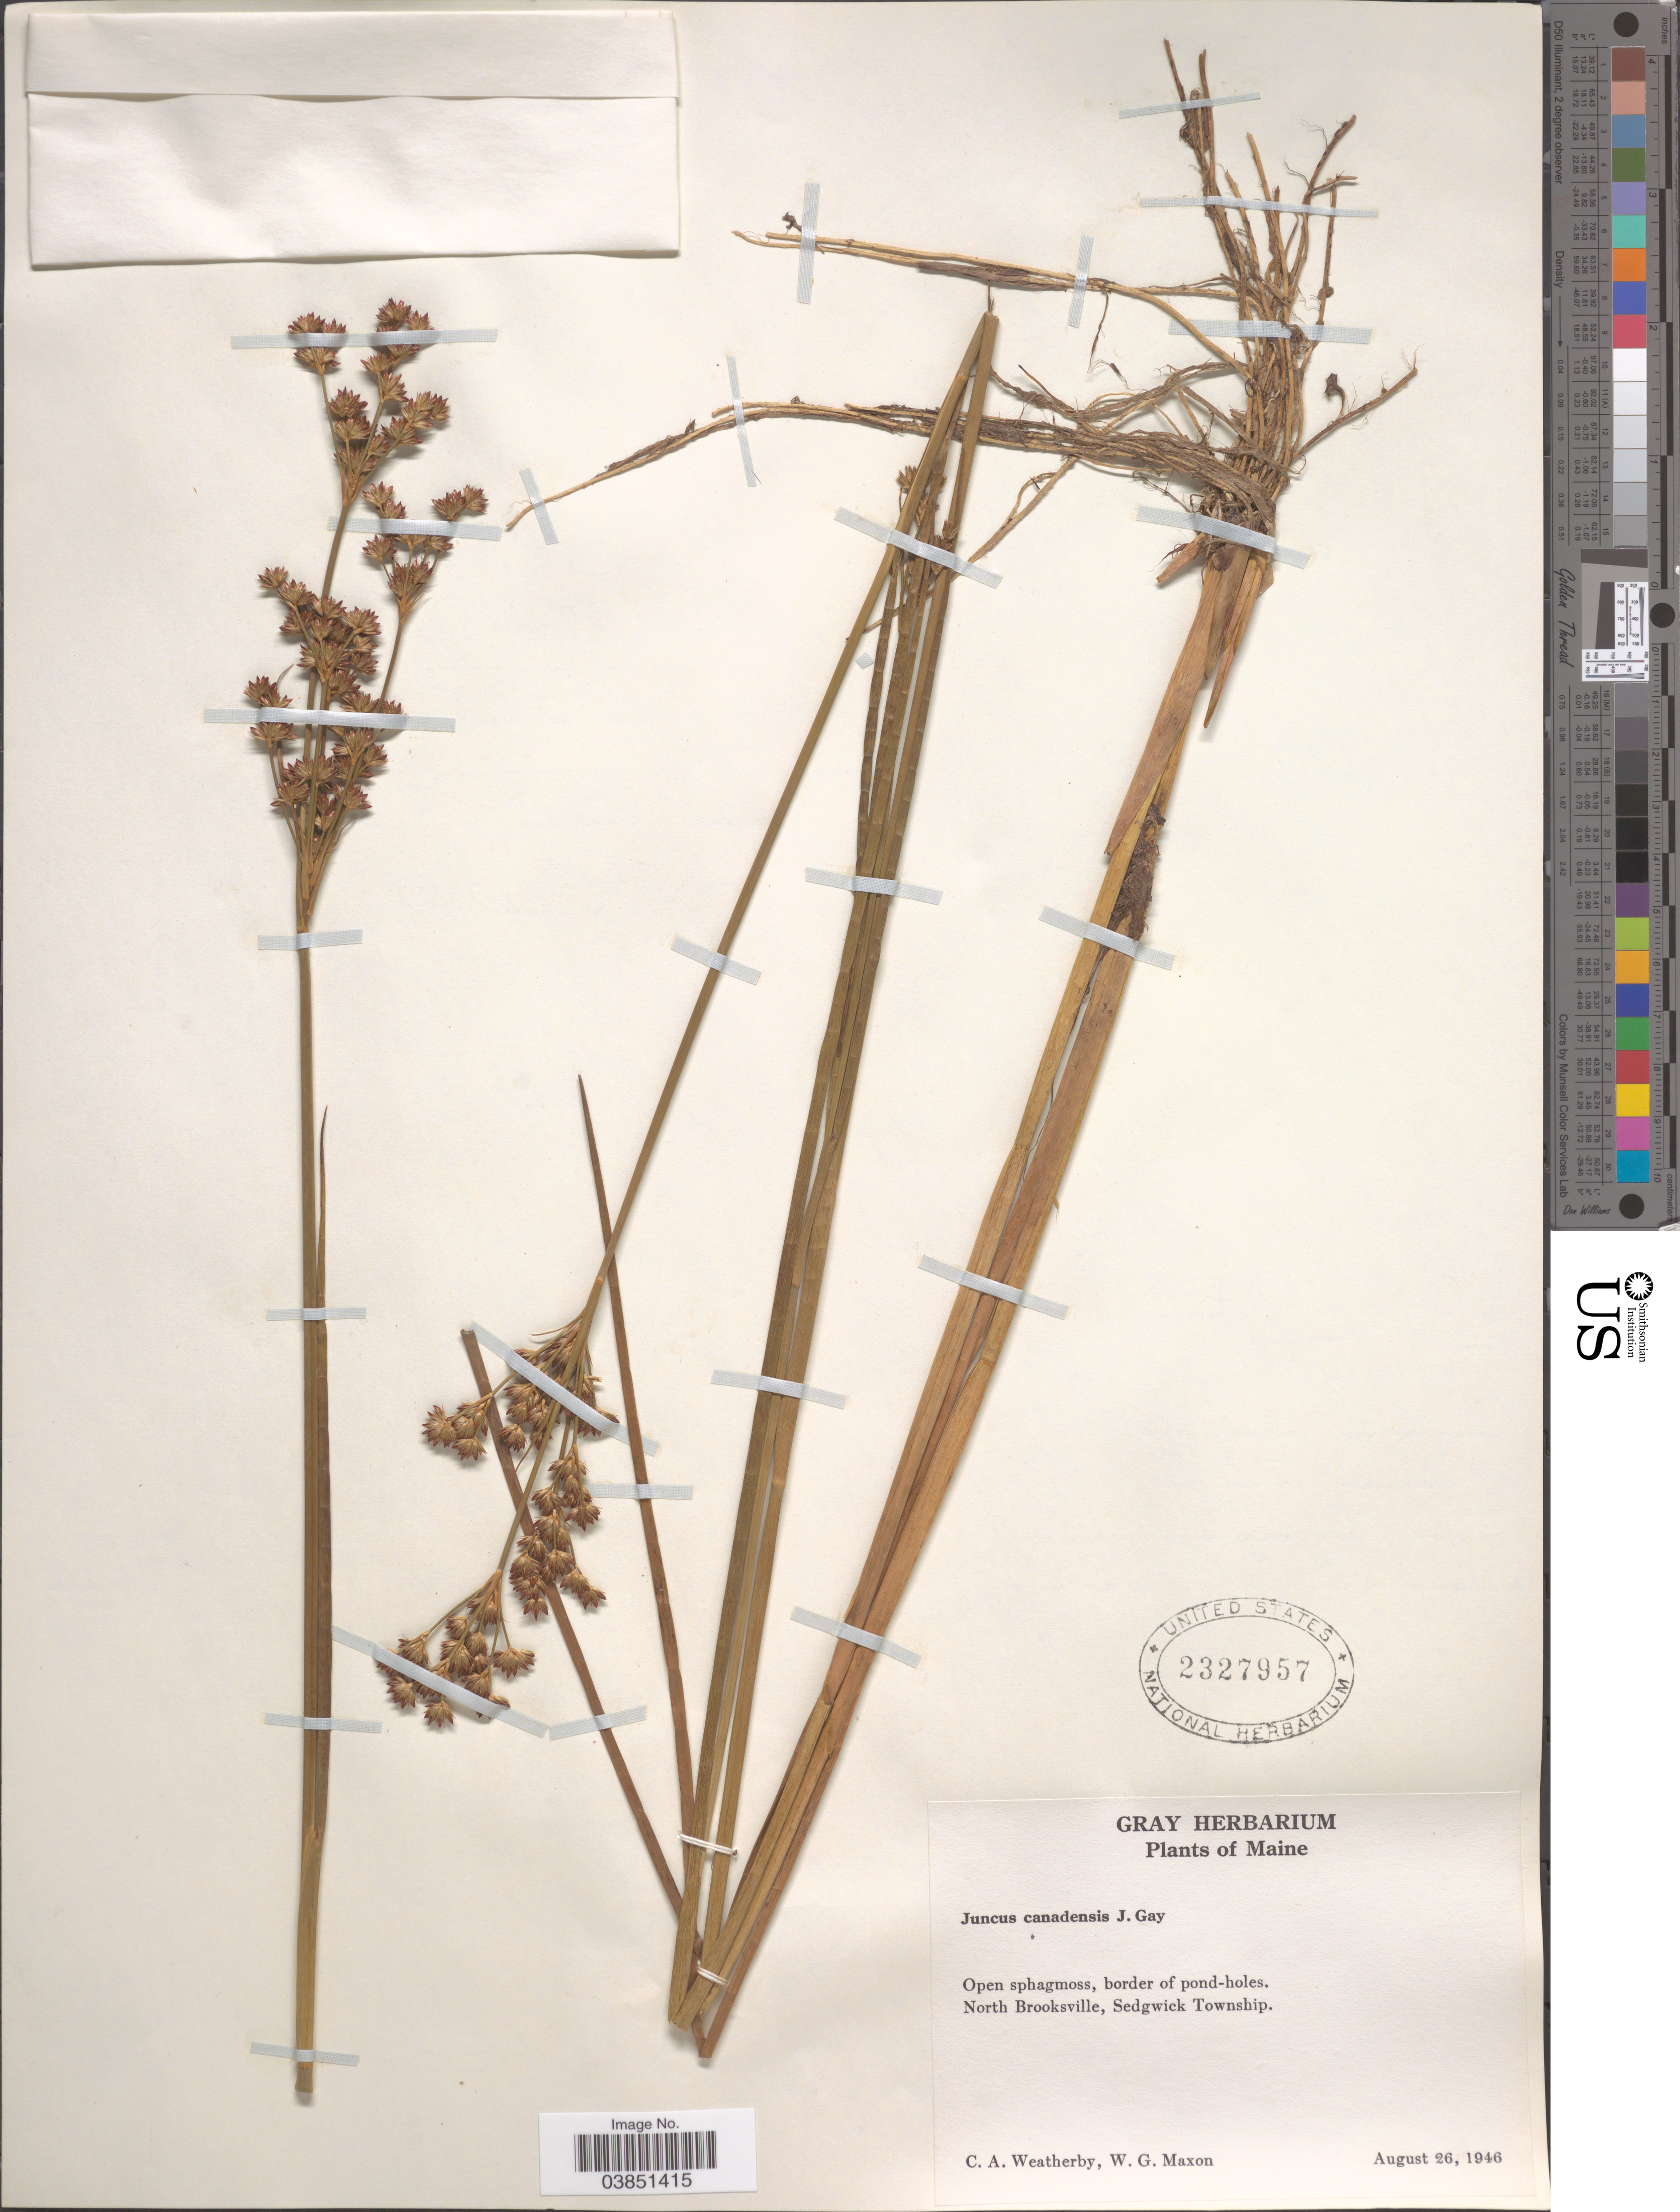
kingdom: Plantae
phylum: Tracheophyta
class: Liliopsida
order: Poales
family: Juncaceae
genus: Juncus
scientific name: Juncus canadensis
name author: J. Gay ex Laharpe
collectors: C. A. Weatherby & W. Maxon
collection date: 1946-08-26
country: United States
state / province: Maine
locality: North Brooksville, Sedgwick Township.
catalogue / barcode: US 2327957